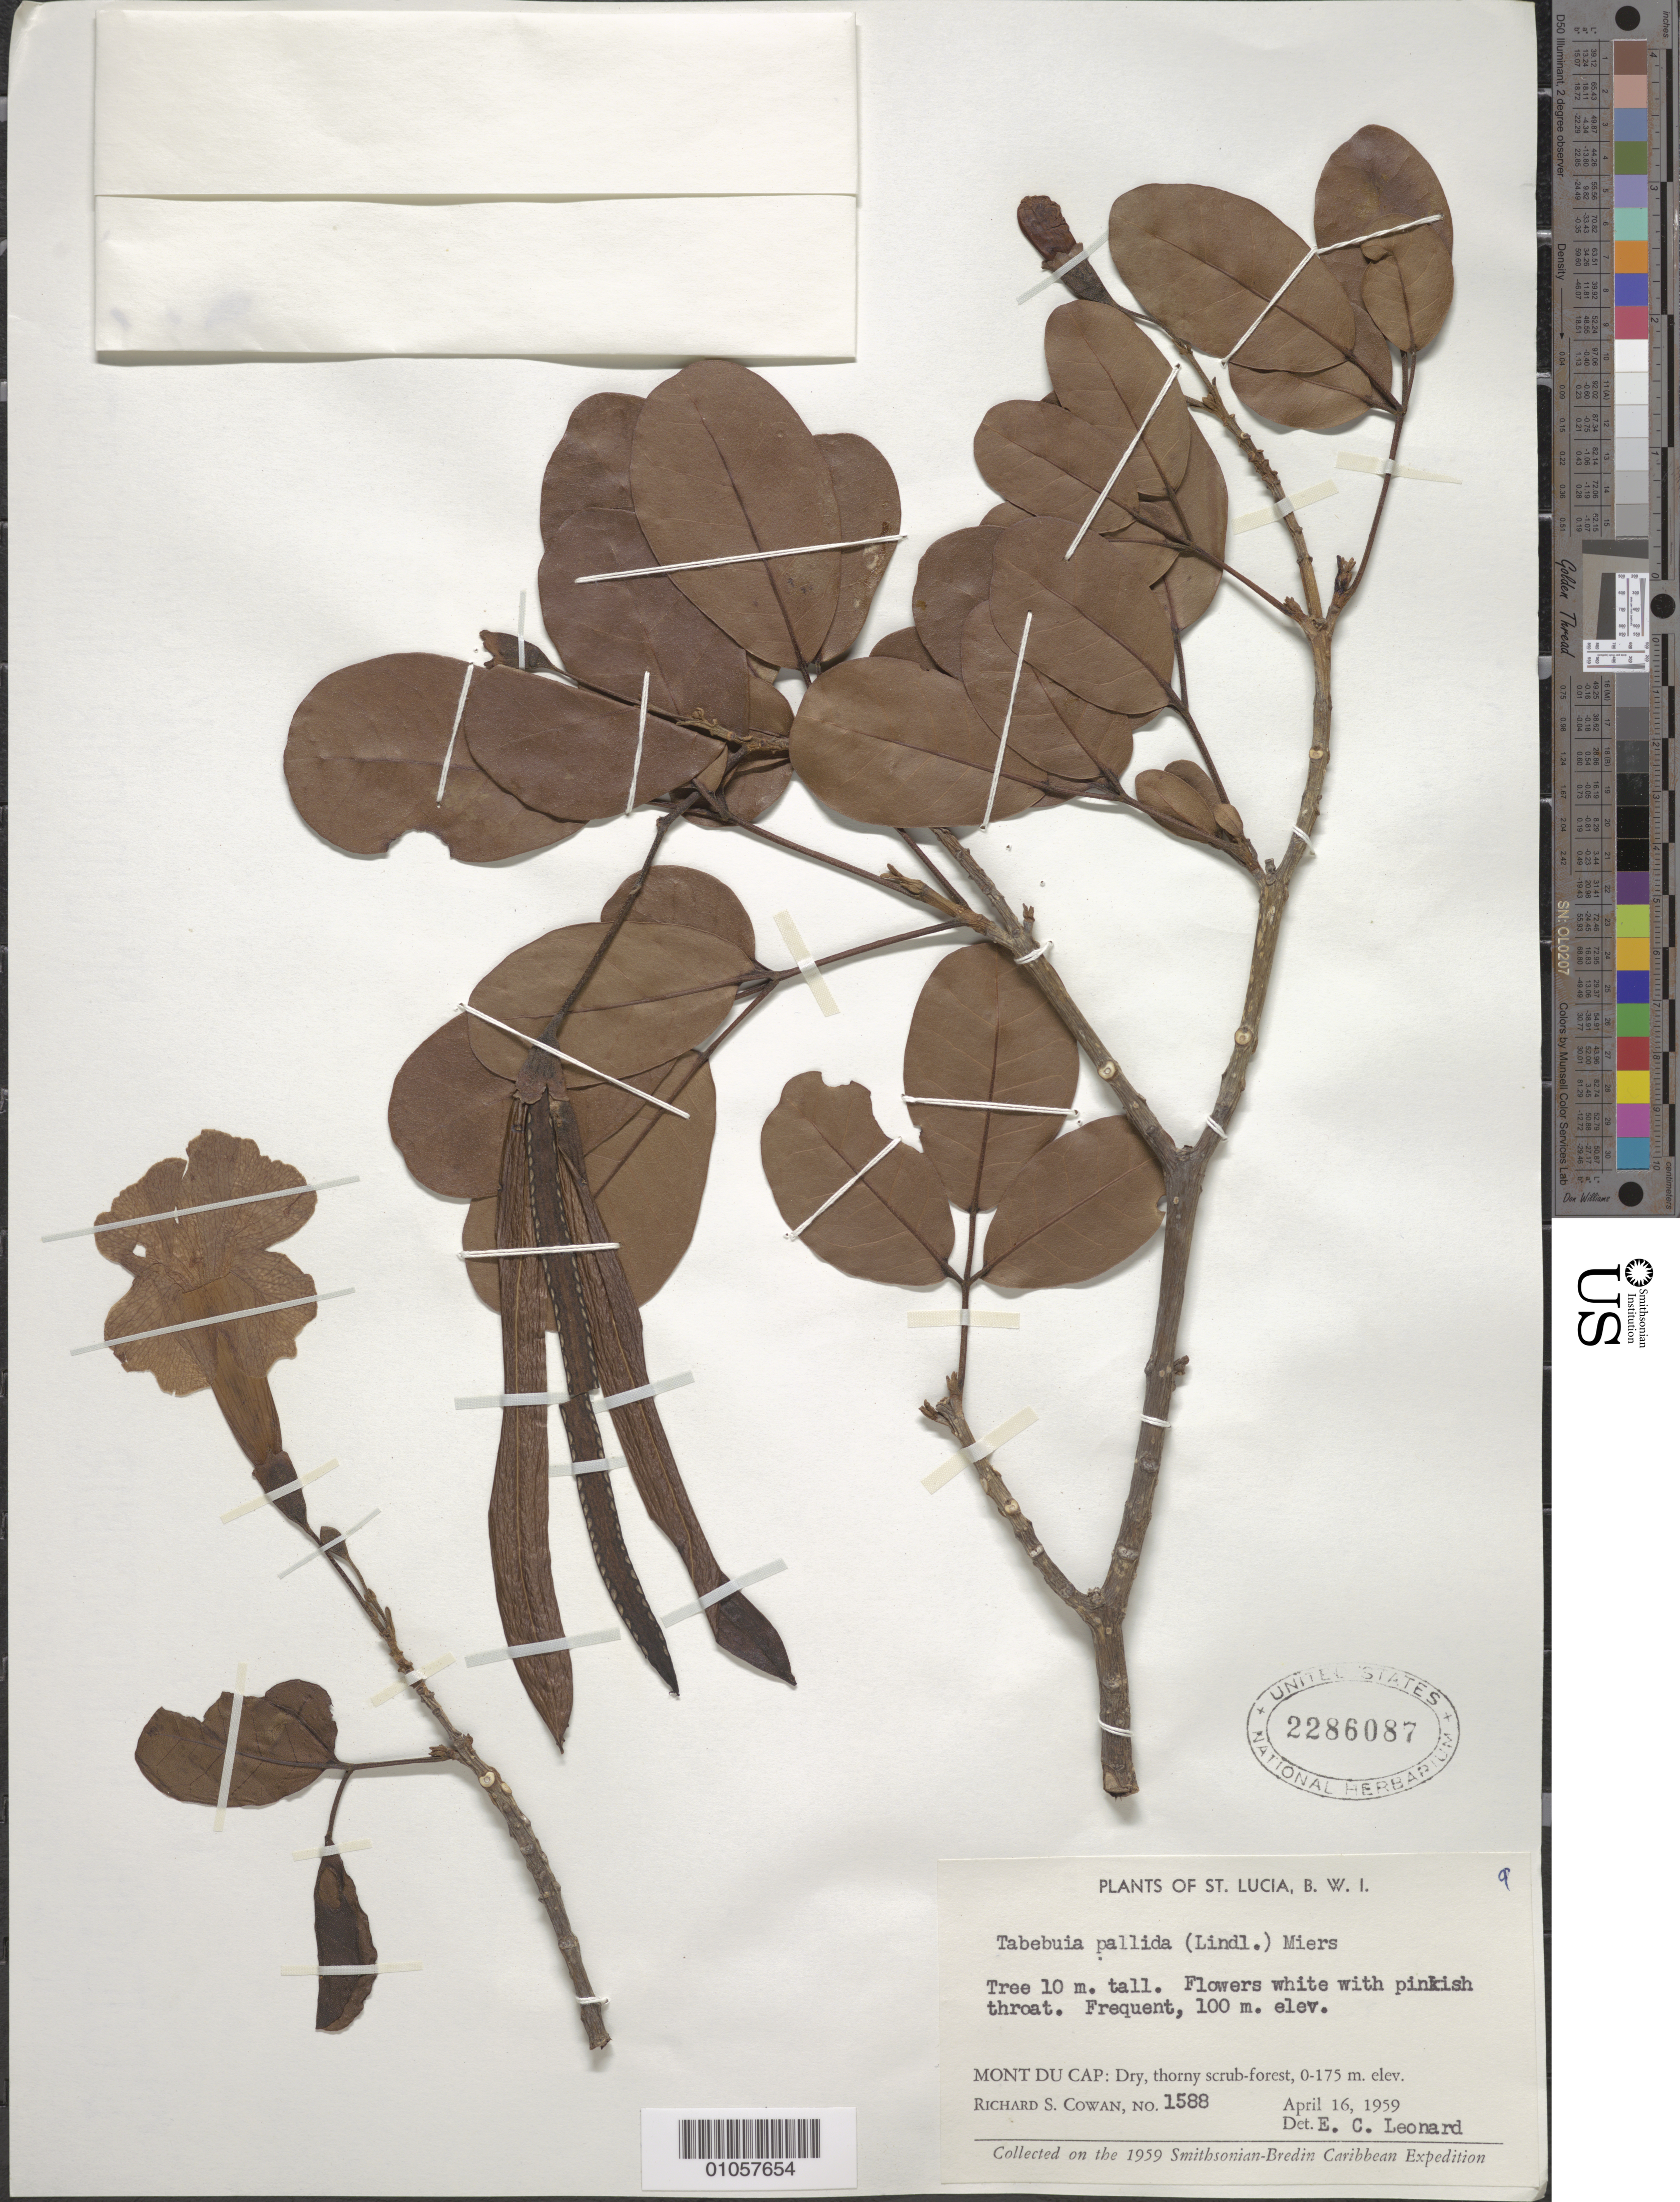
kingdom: Plantae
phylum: Tracheophyta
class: Magnoliopsida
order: Lamiales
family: Bignoniaceae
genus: Tabebuia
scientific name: Tabebuia pallida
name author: (Lindl.) Miers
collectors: R. S. Cowan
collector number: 1588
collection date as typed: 16 Apr 1959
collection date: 1959-04-16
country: St. Lucia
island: St. Lucia I.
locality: Mont du Cap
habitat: Dry, thorny scrub forest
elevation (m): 0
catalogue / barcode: US 2286087